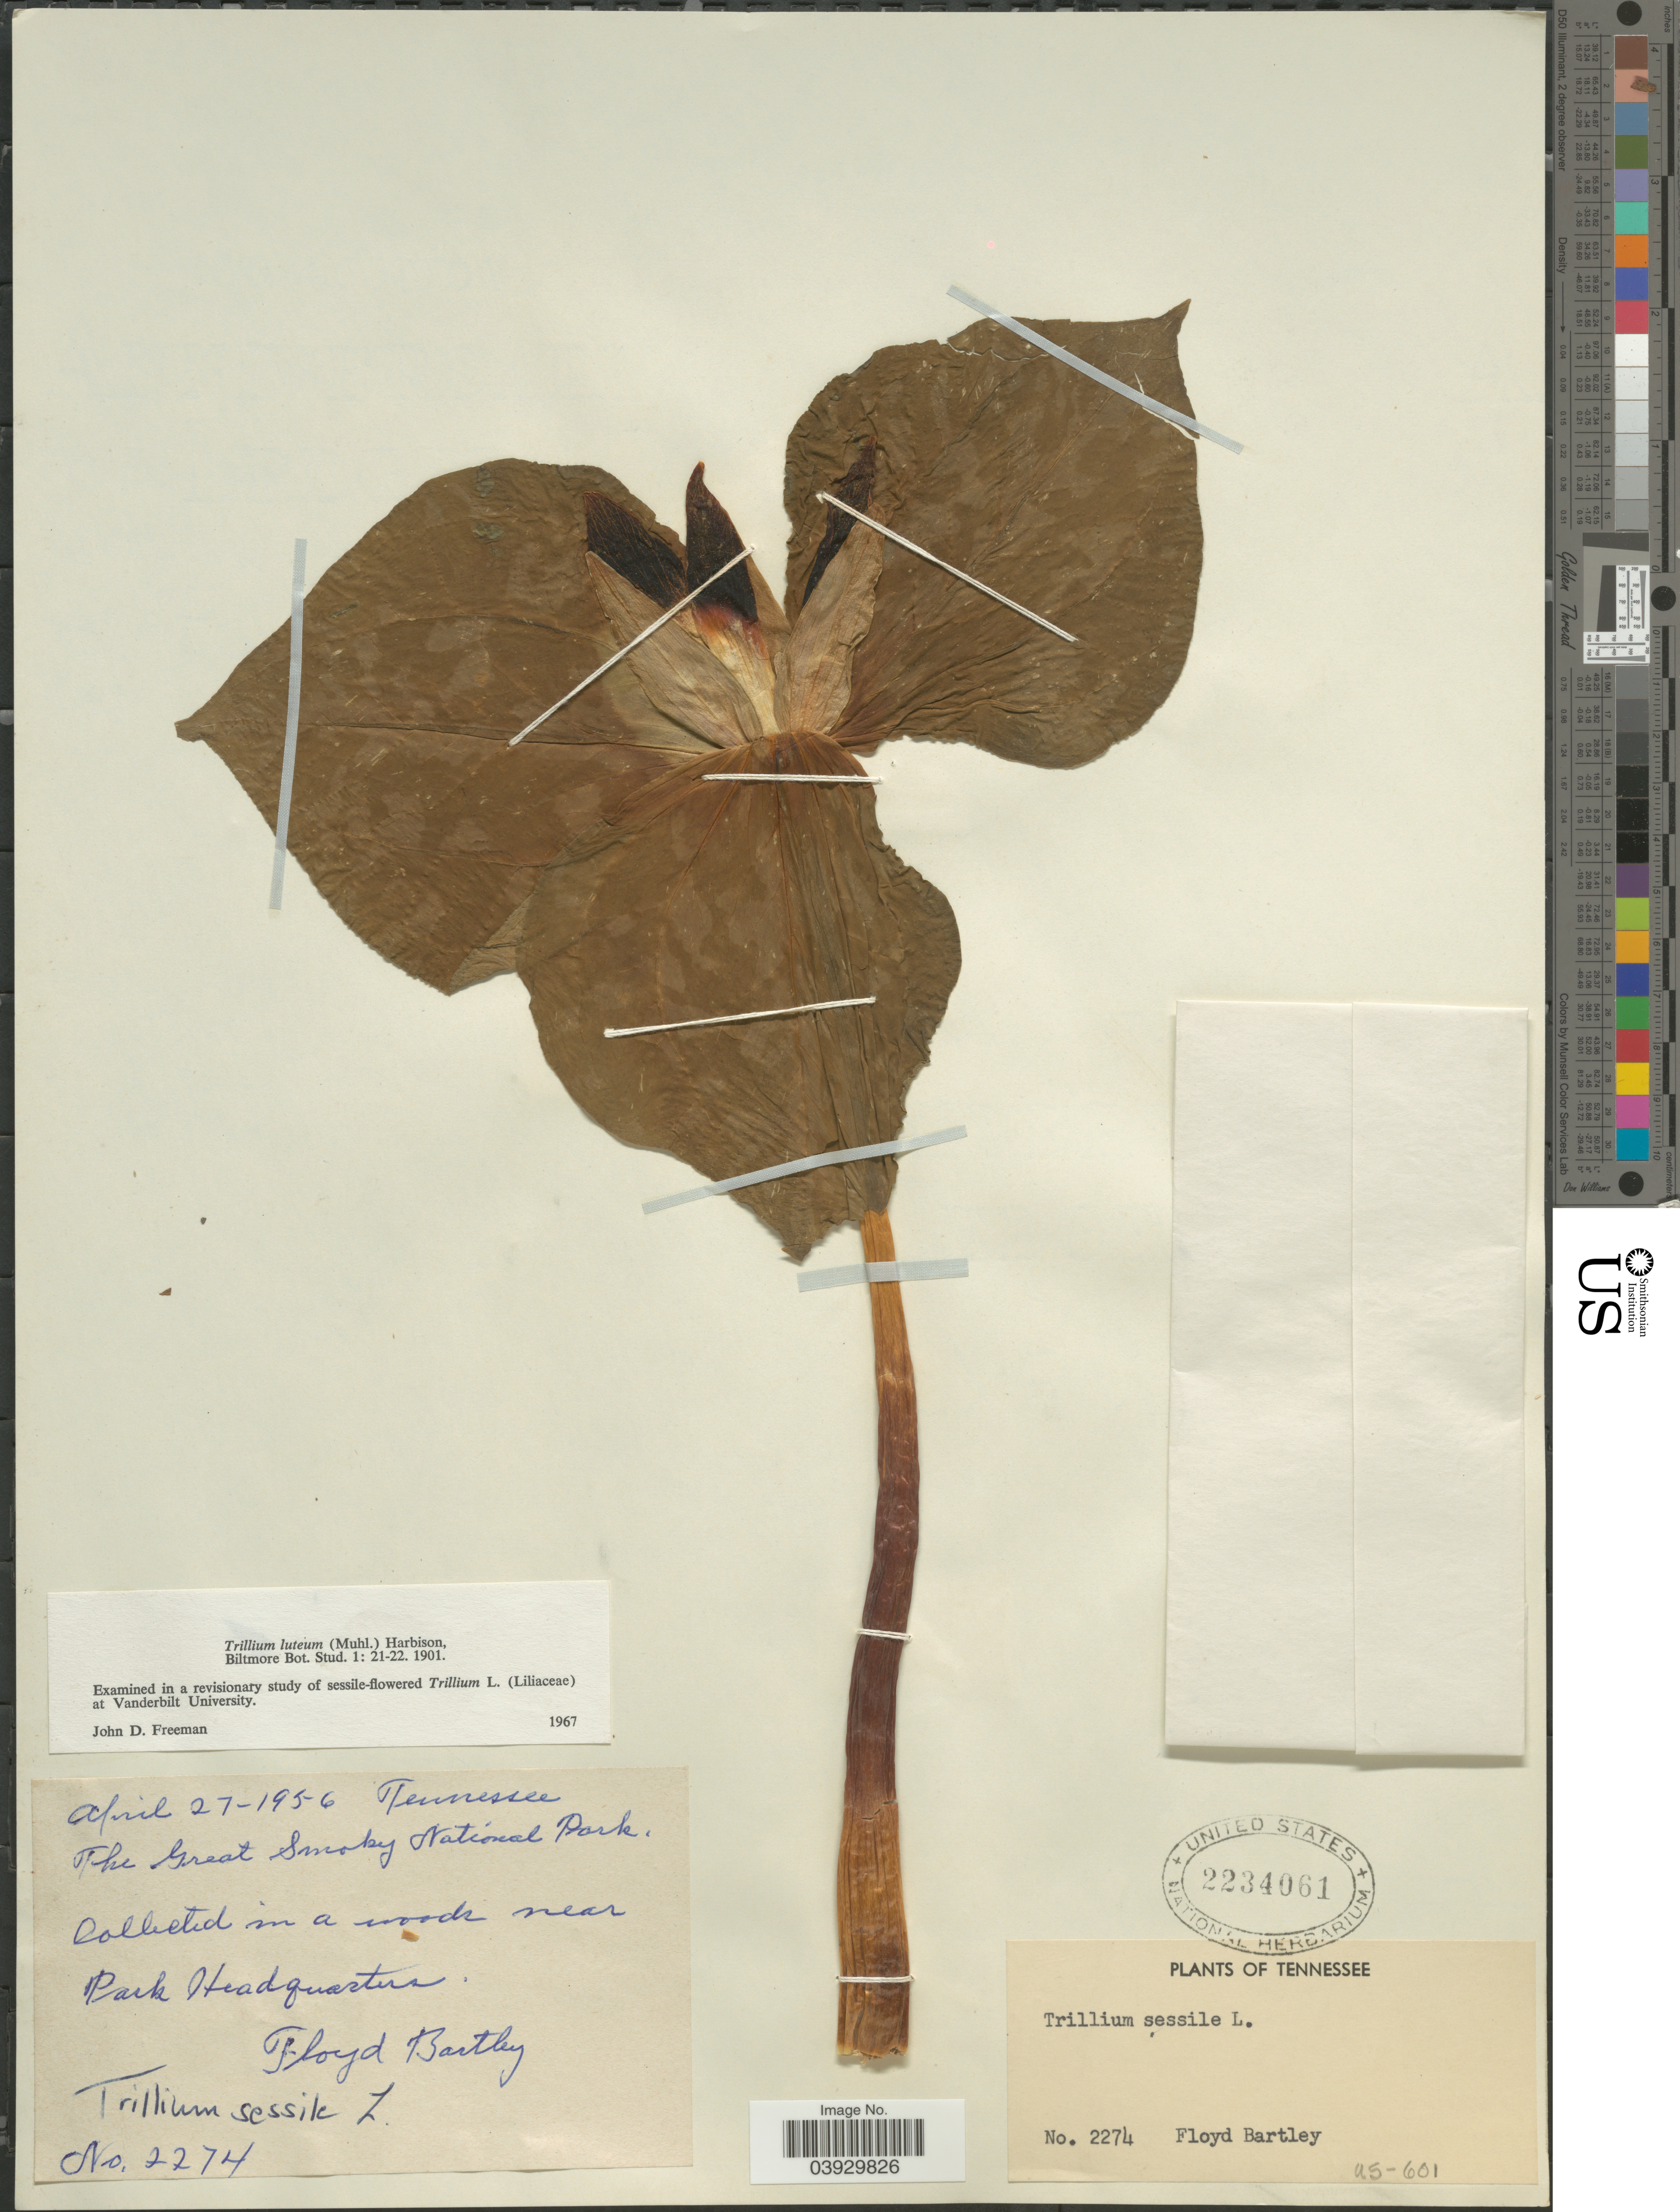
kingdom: Plantae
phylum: Tracheophyta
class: Liliopsida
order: Liliales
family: Melanthiaceae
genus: Trillium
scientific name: Trillium luteum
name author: Harb.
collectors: F. Bartley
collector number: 2274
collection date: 1956-04-27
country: United States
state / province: Tennessee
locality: The Great Smoky National Park. In a woods near Park Headquarters.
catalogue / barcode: US 2234061